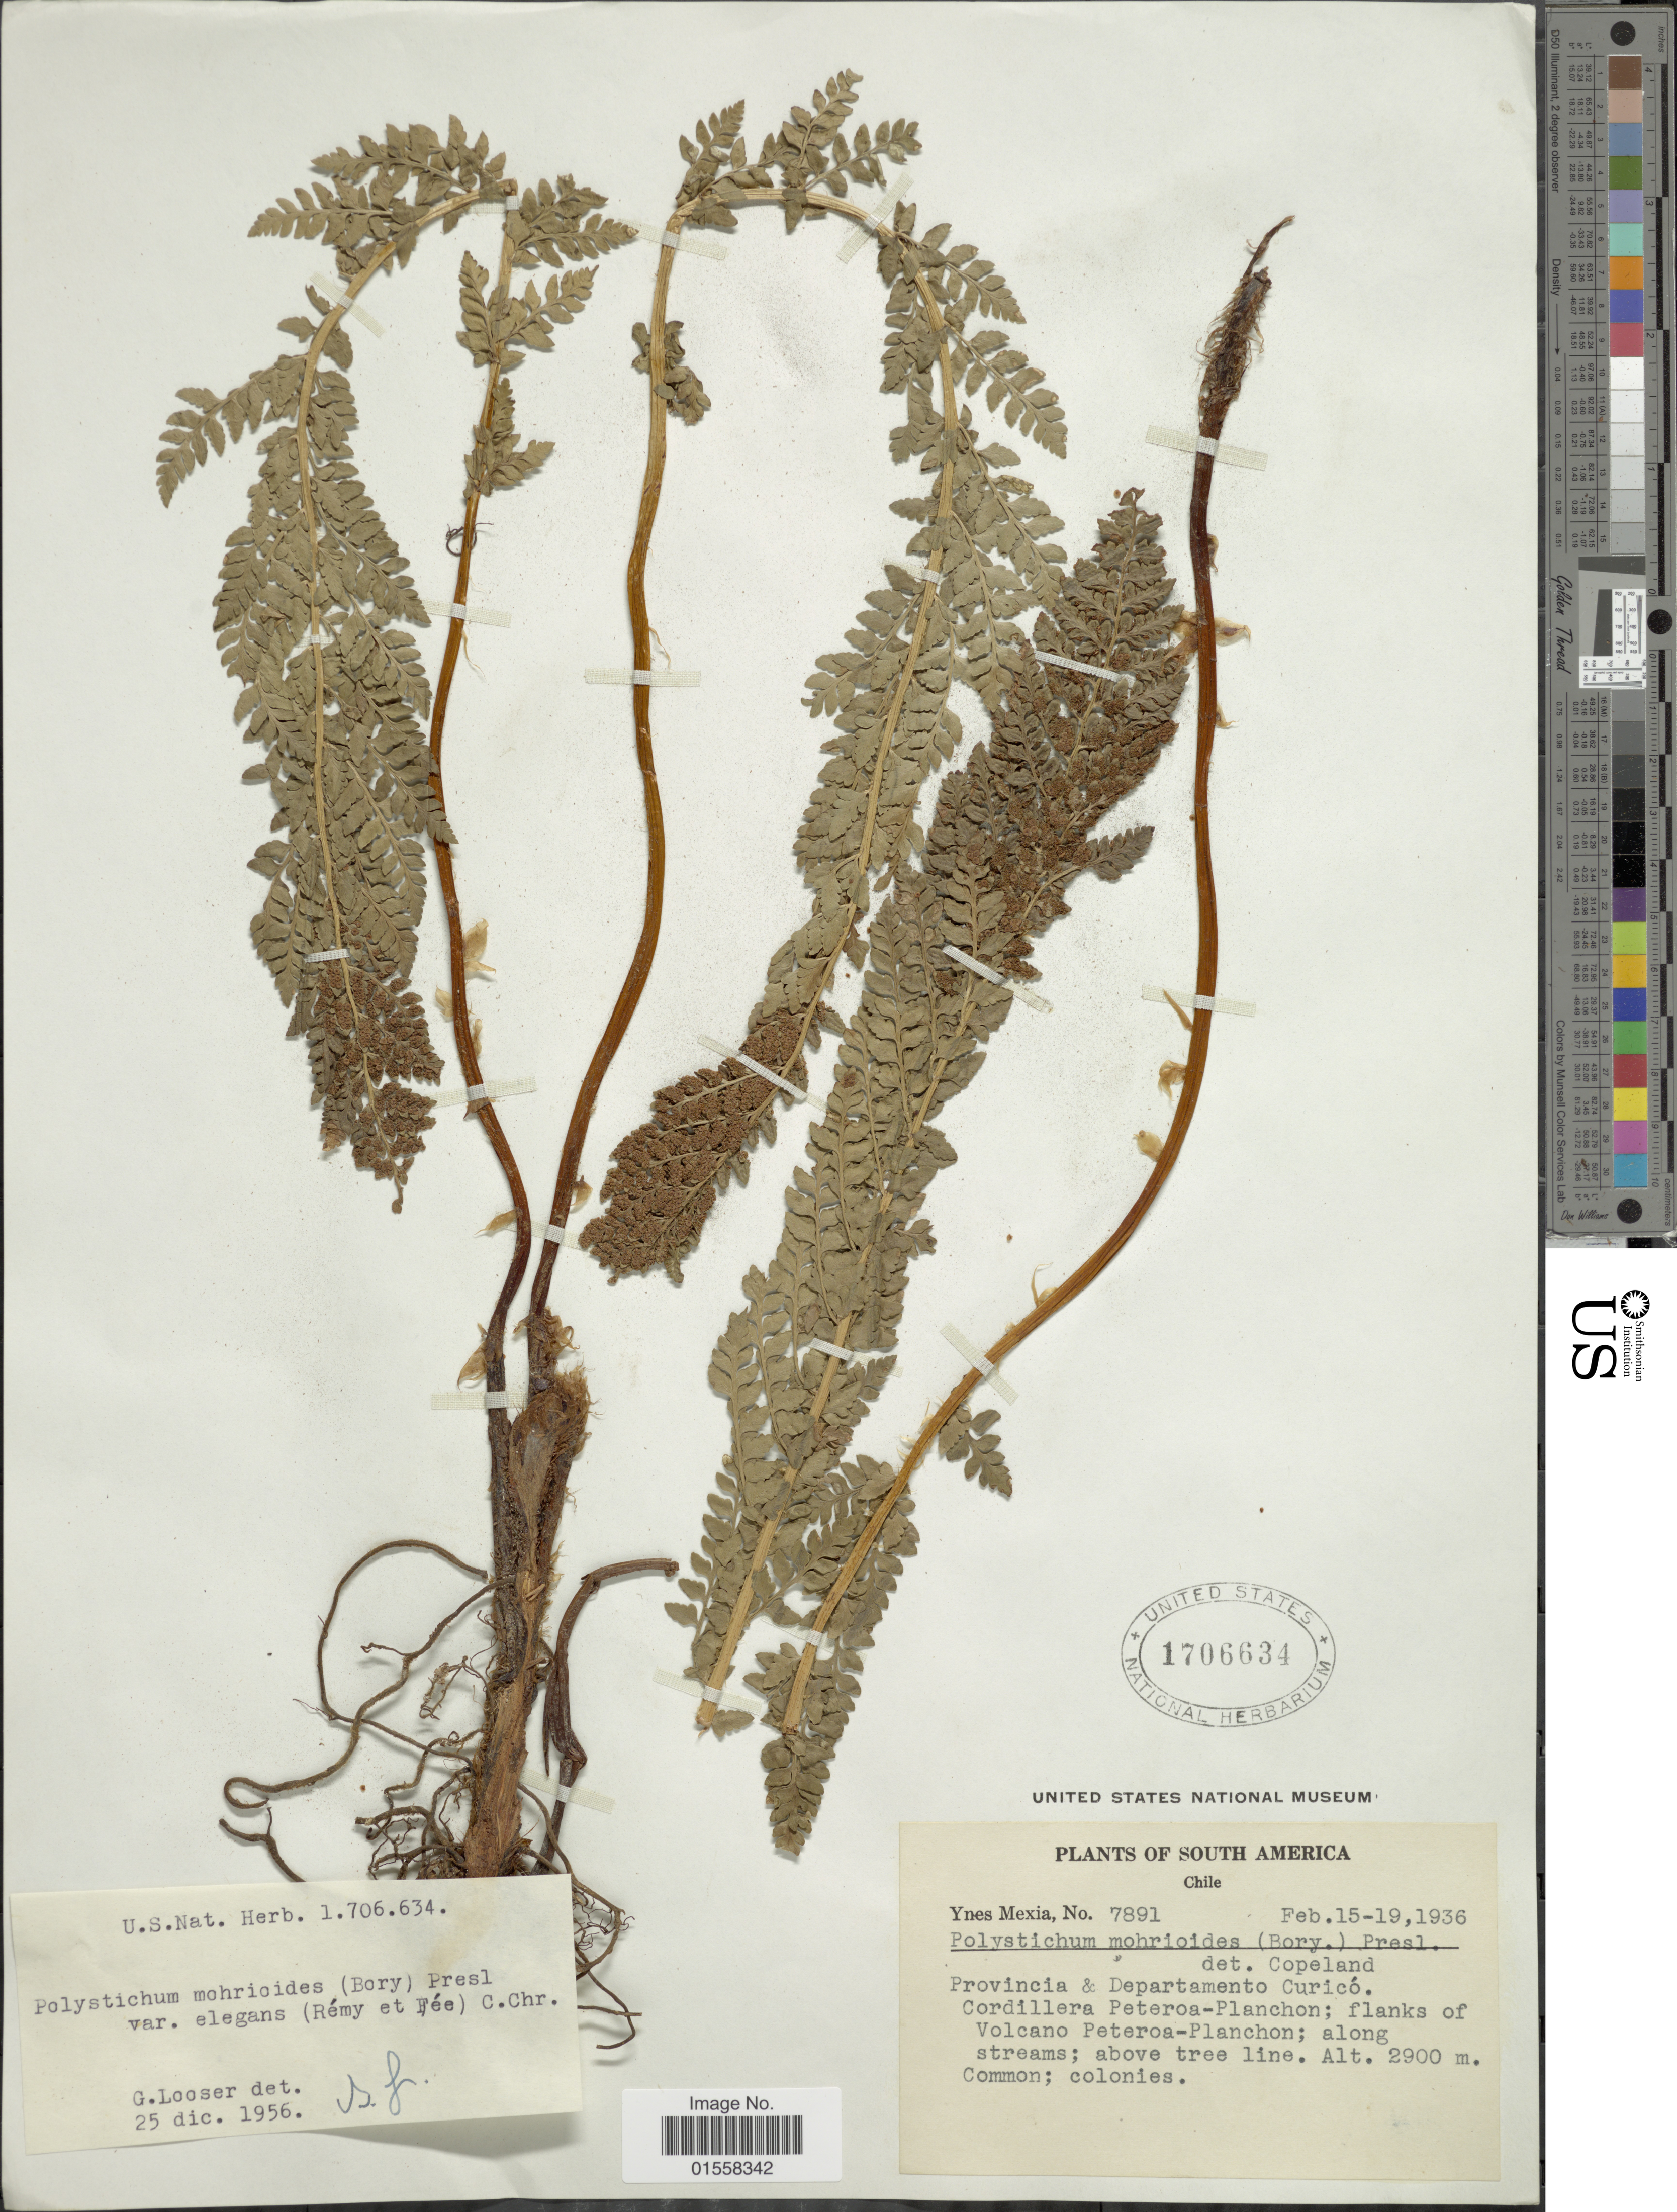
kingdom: Plantae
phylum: Tracheophyta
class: Polypodiopsida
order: Polypodiales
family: Dryopteridaceae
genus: Polystichum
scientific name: Polystichum mohrioides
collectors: Y. Mexia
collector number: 7891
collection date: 1936-02-15/1936-02-19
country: Chile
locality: South America, Chile. Provincia & Departemento Curio, Cordillera Peteroa-Planchon.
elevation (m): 2900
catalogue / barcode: US 1706634